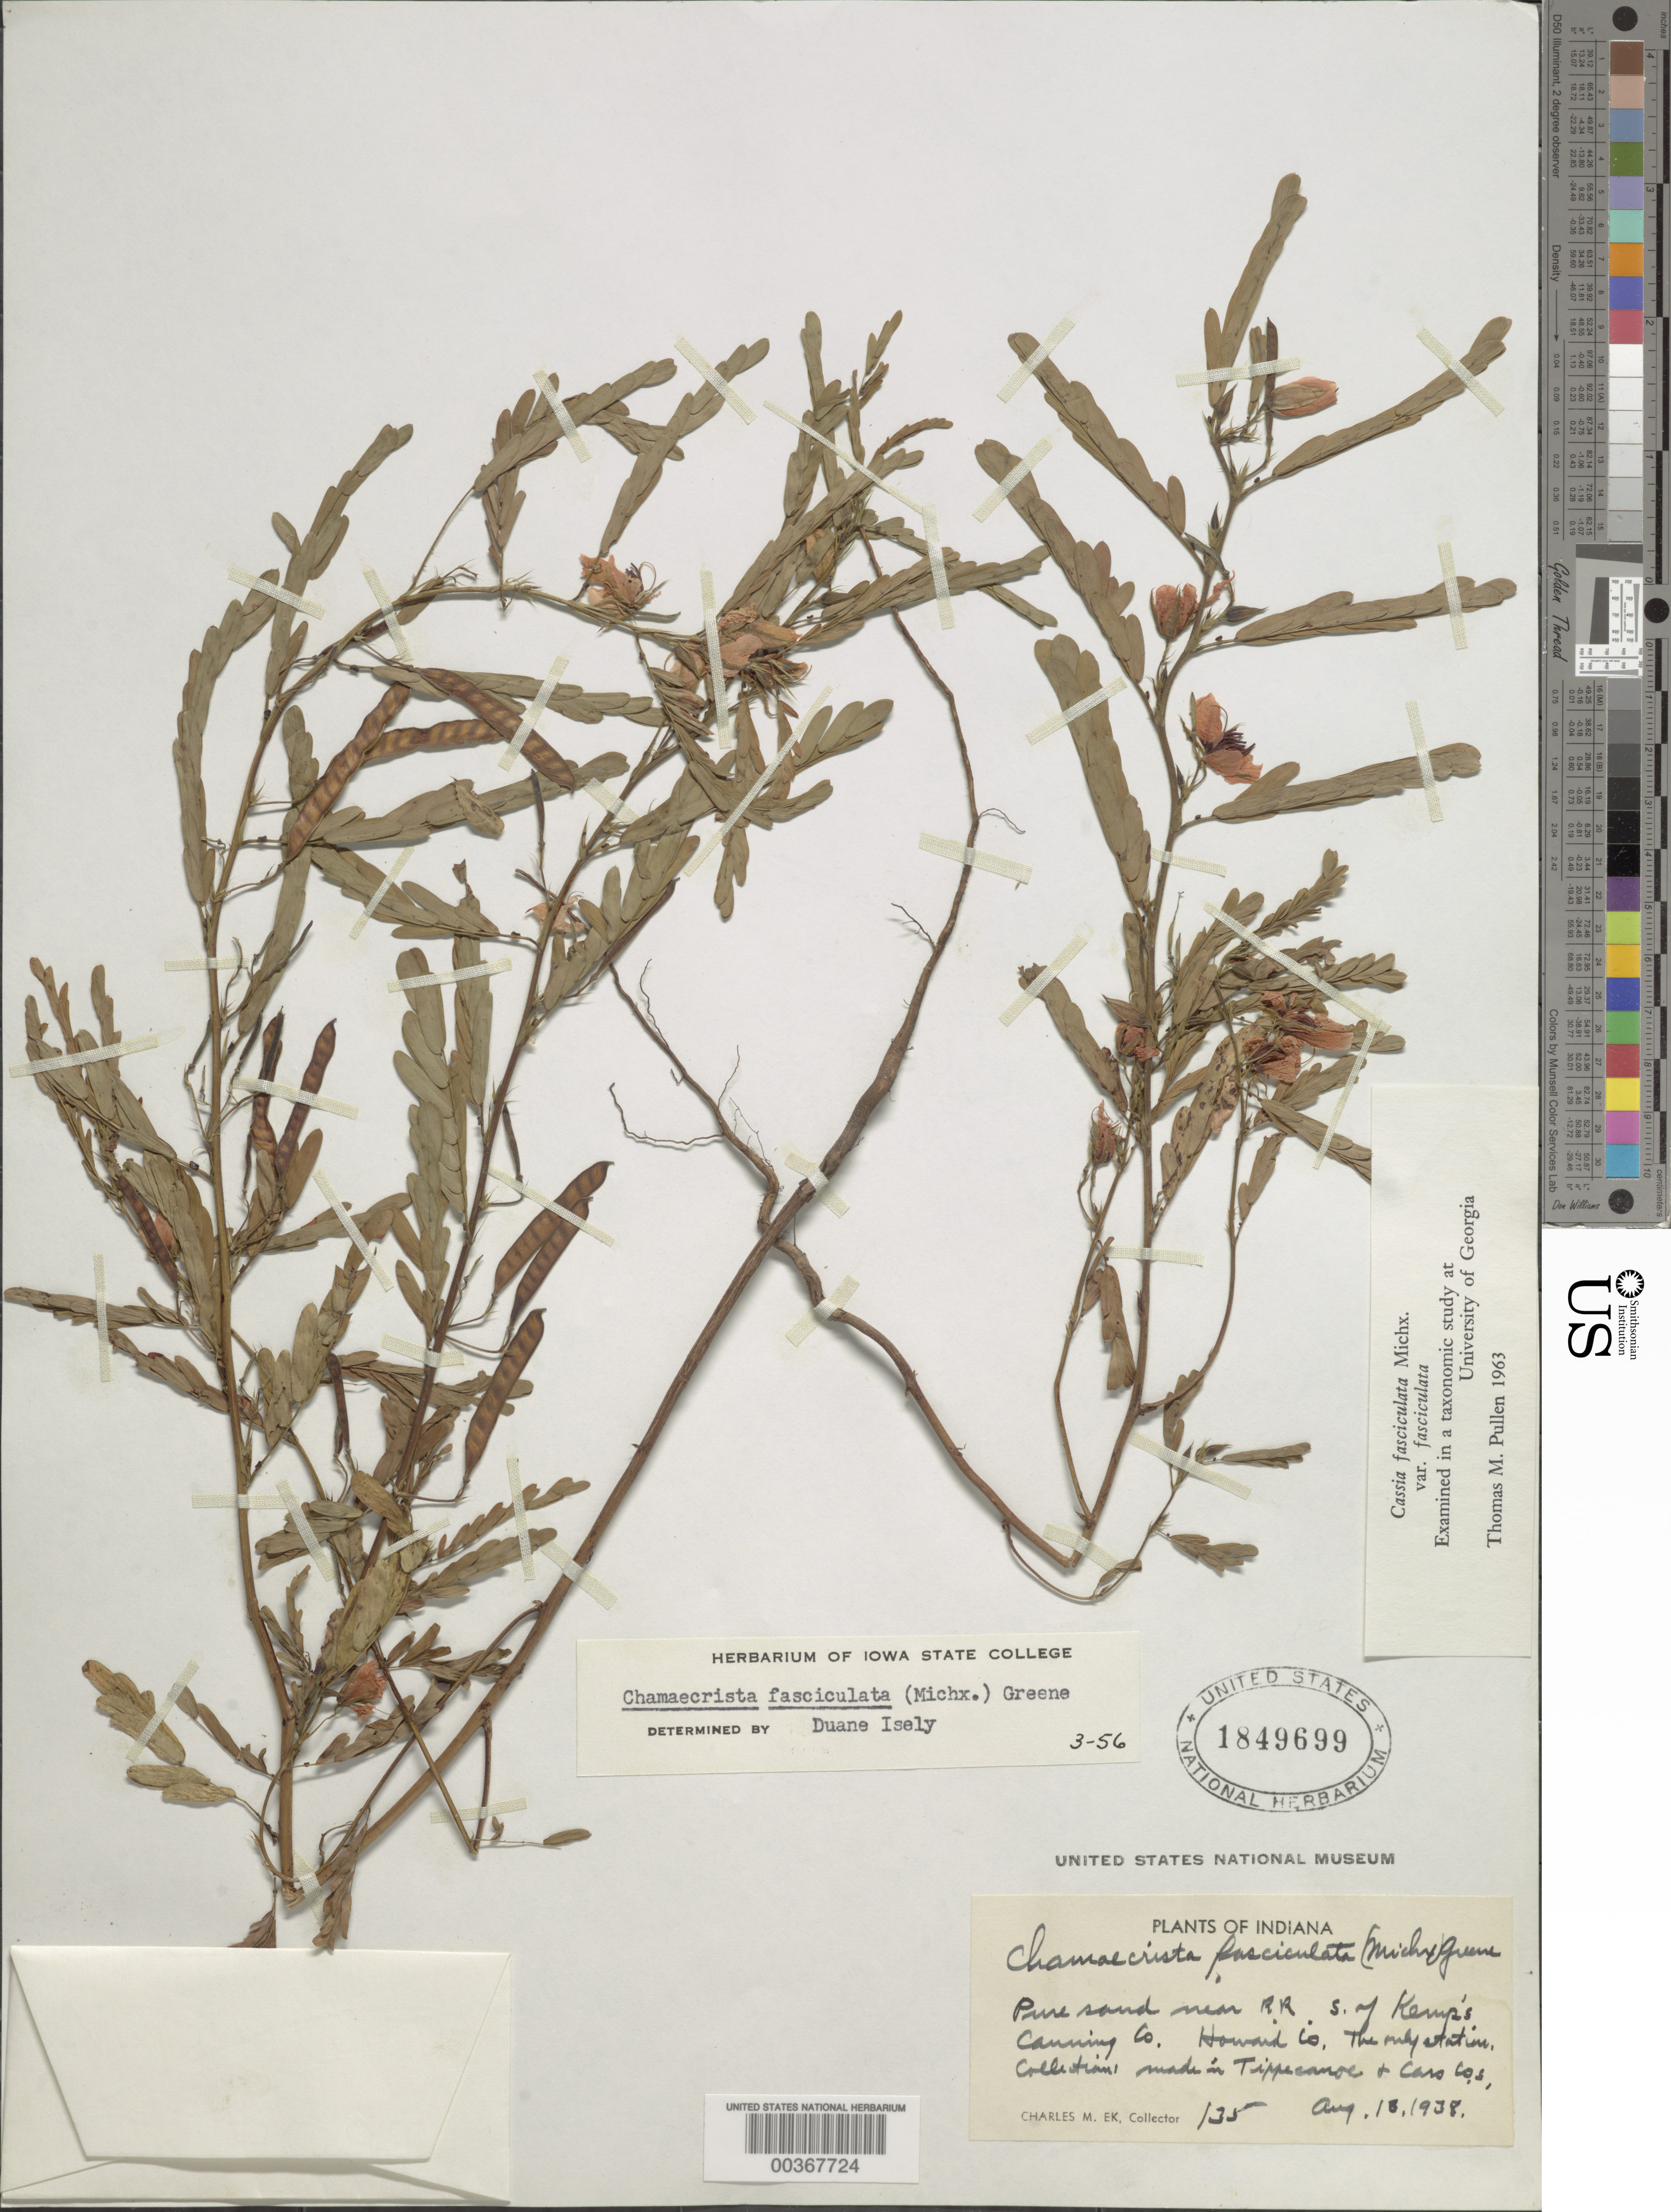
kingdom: Plantae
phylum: Tracheophyta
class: Magnoliopsida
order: Fabales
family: Fabaceae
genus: Chamaecrista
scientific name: Chamaecrista fasciculata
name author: (Michx.) Greene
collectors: C. Ek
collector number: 135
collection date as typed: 18 Aug 1938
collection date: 1938-08-18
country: United States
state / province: Indiana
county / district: Howard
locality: Near rr s of kemp's canning co.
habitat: Pure sand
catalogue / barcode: US 1849699